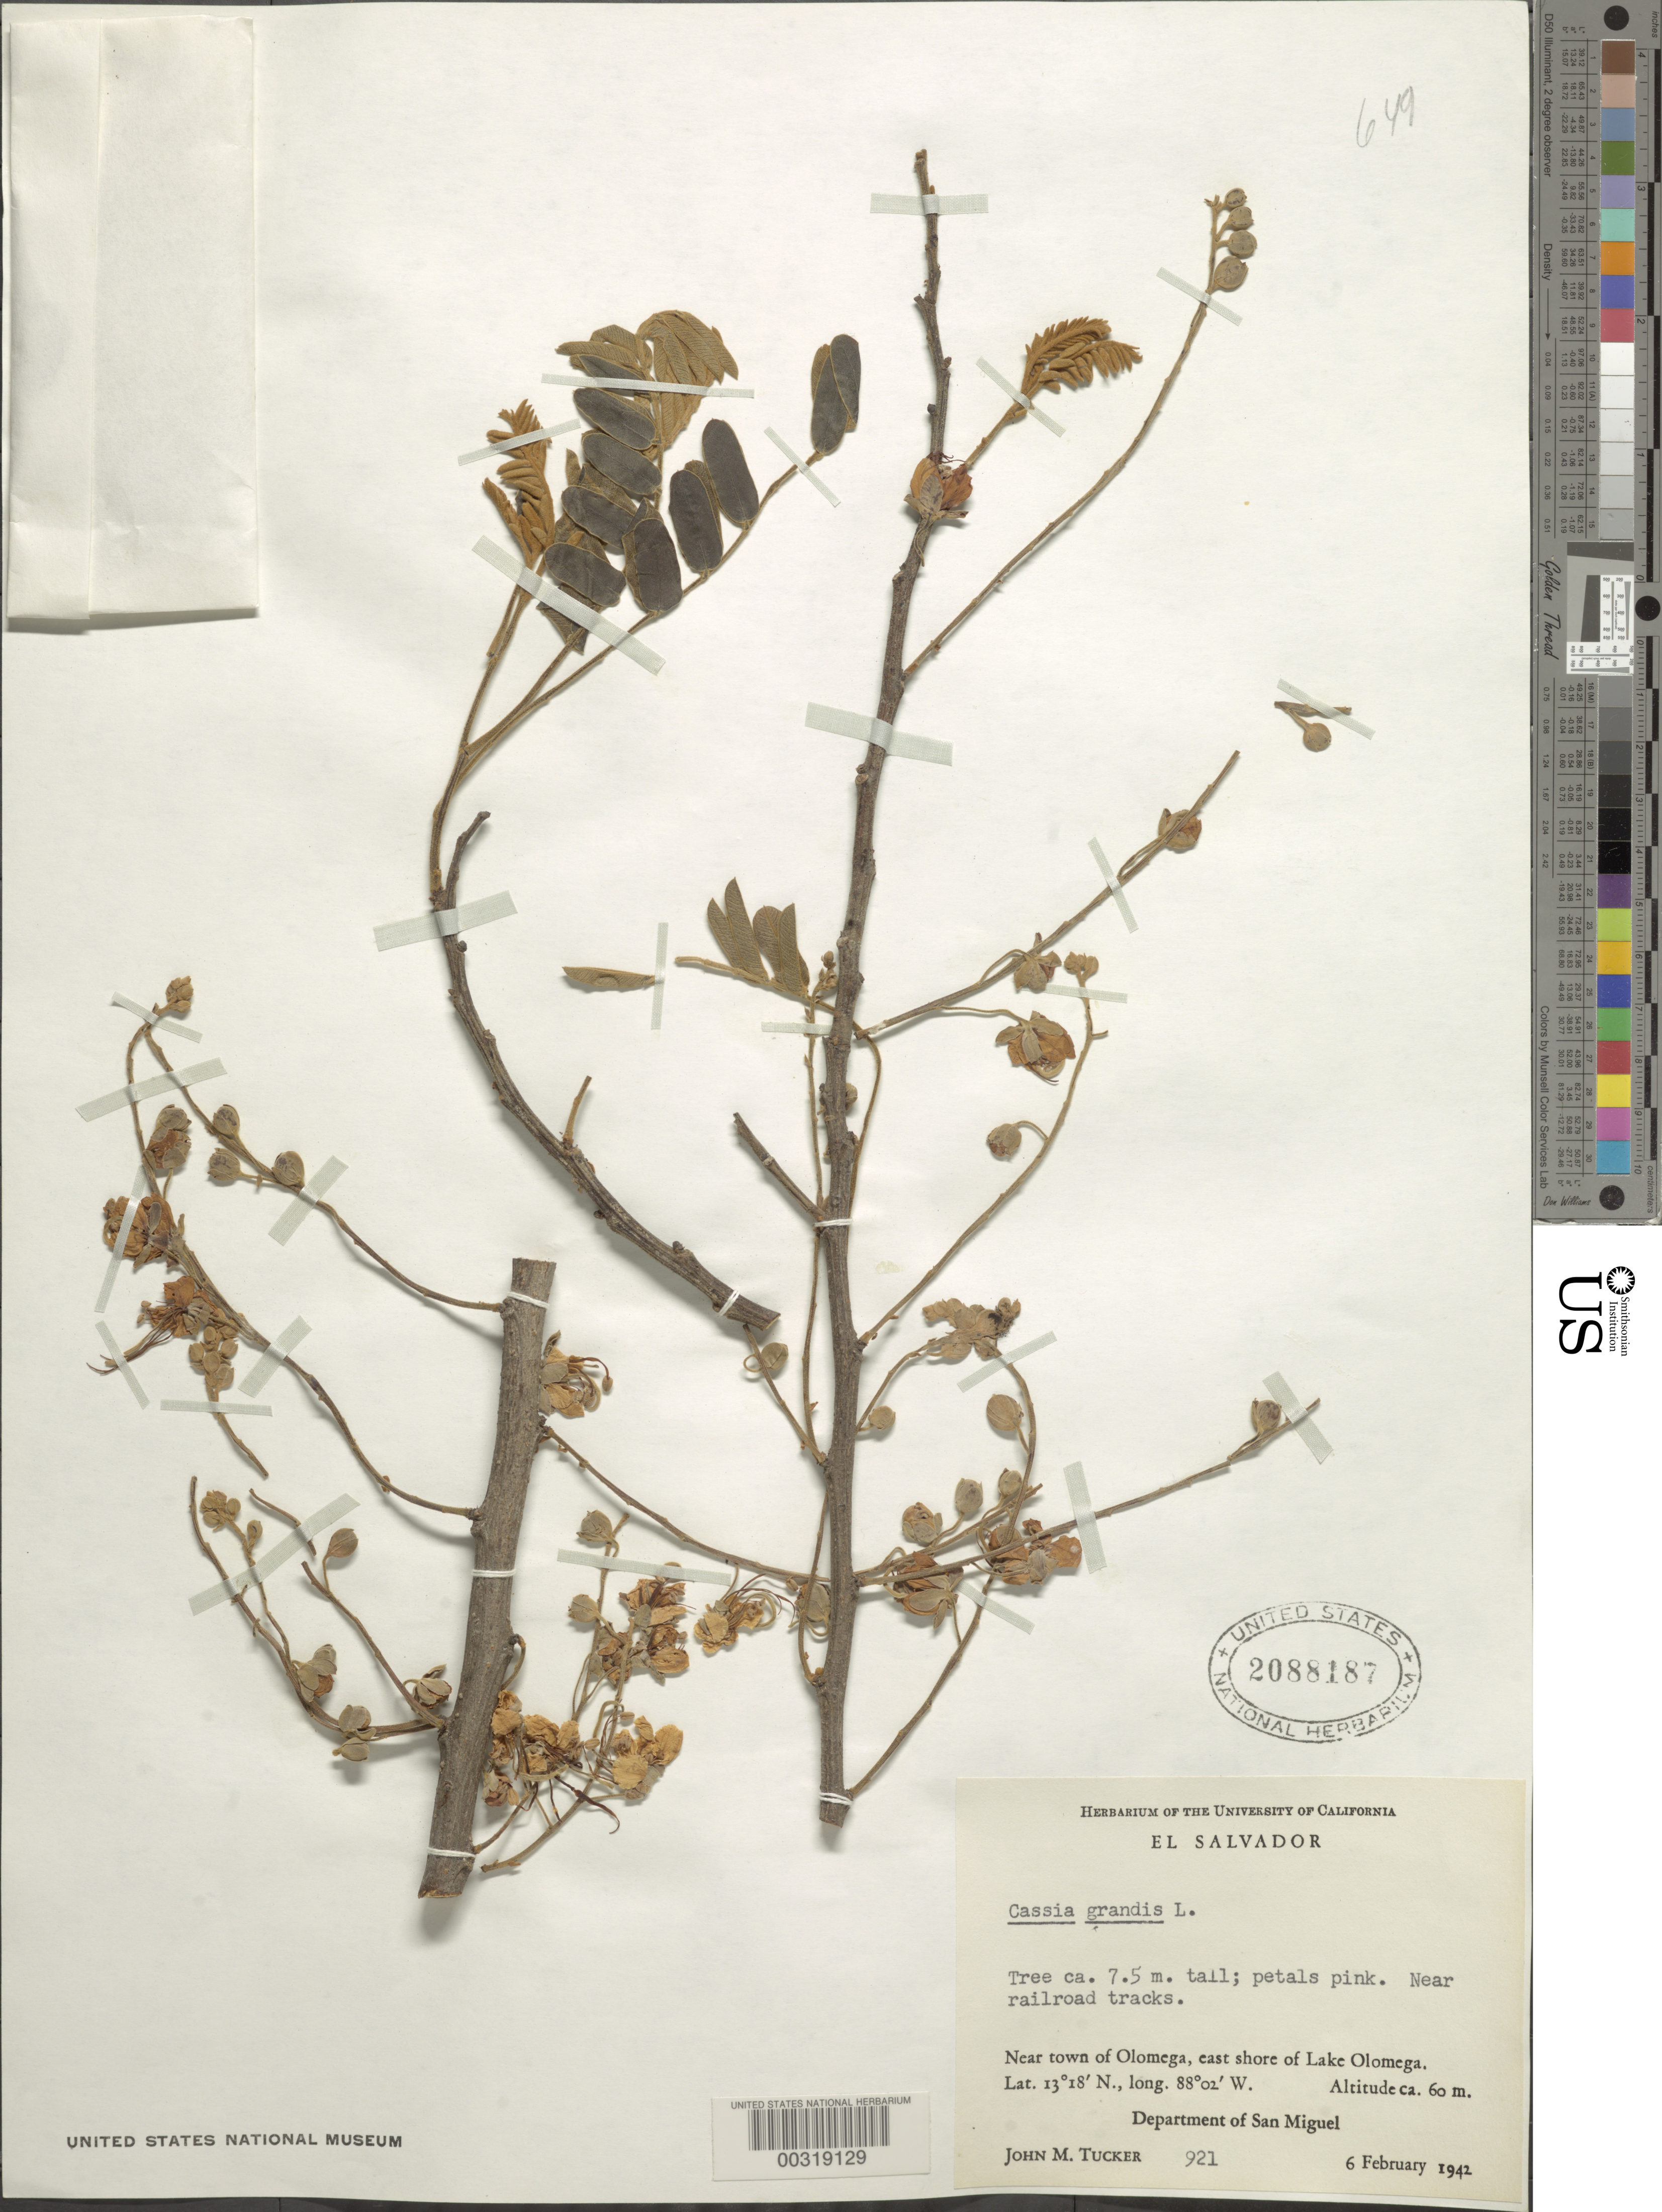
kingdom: Plantae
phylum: Tracheophyta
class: Magnoliopsida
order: Fabales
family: Fabaceae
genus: Cassia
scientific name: Cassia grandis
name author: L. f.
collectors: J. M. Tucker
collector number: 921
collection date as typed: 06 Feb 1942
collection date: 1942-02-06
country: El Salvador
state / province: San Miguel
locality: Near town of olomega, e shore of lake olomega, near railroad tracks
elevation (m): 60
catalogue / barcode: US 2088187